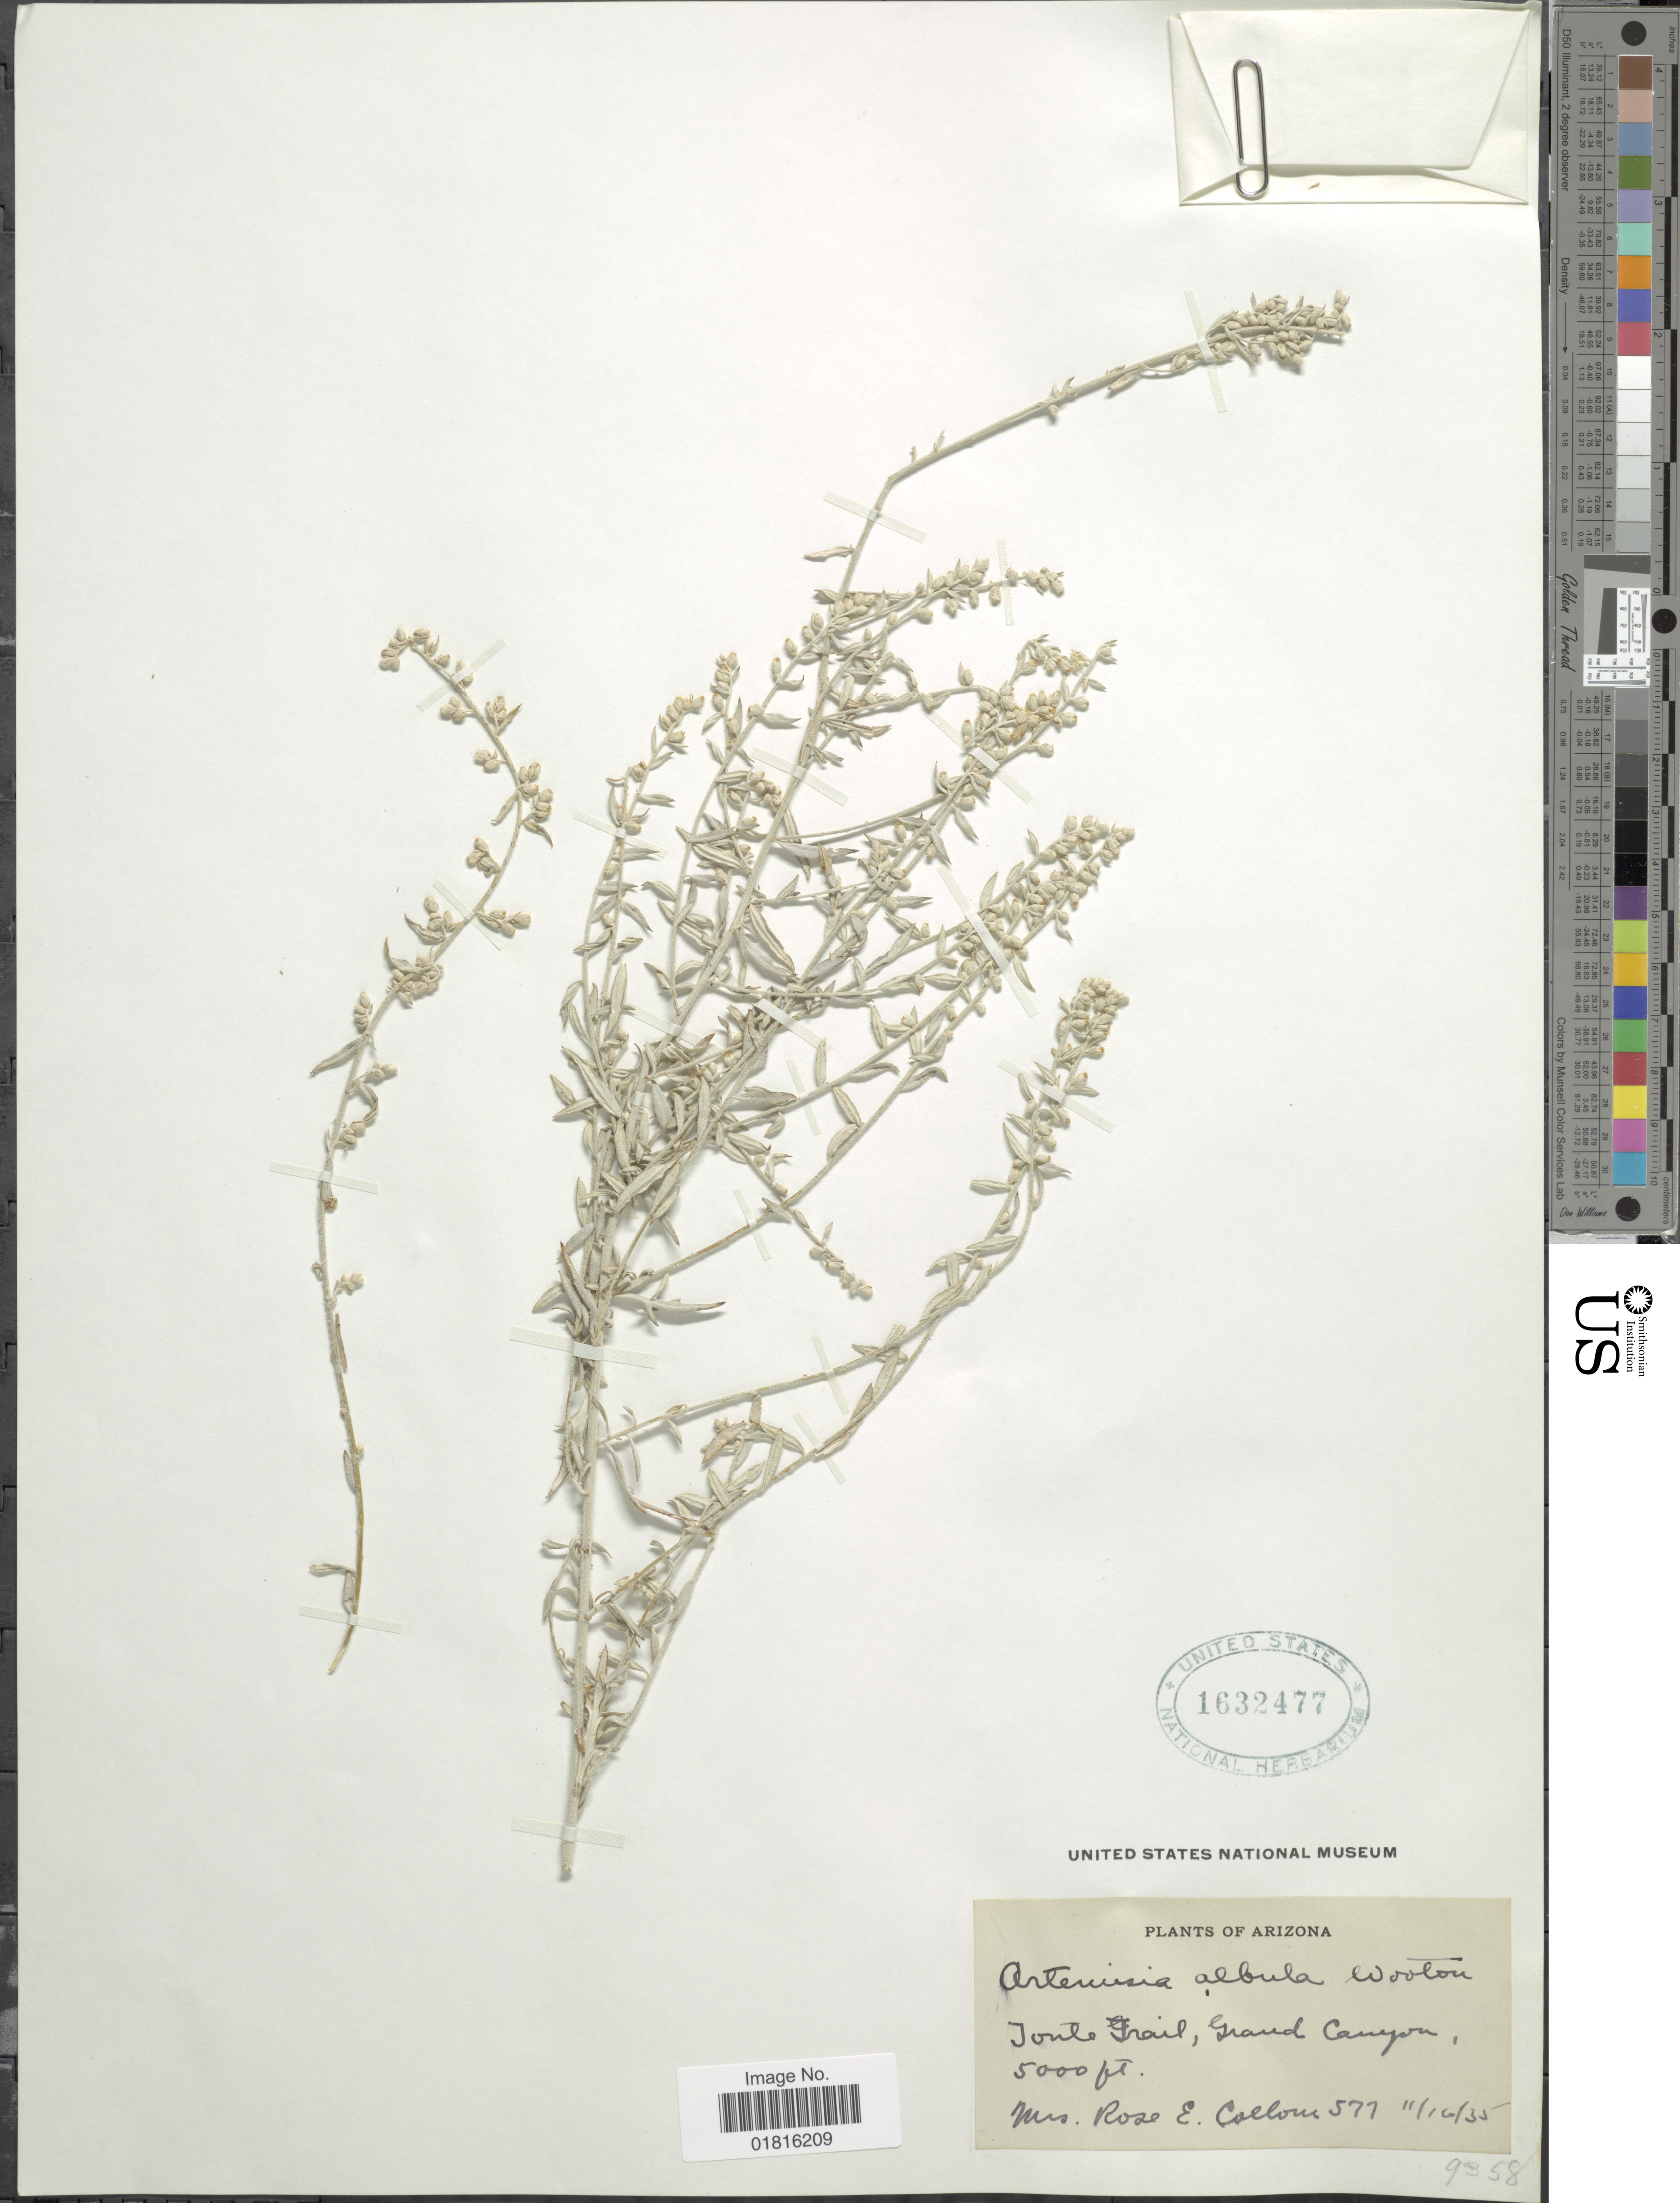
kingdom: Plantae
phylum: Tracheophyta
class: Magnoliopsida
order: Asterales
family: Asteraceae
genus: Artemisia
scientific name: Artemisia ludoviciana subsp. albula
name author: (Wooton) D.D. Keck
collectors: R. E. Collom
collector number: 577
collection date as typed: Transcribed d/m/y: 16/11/35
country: United States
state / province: Arizona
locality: Jonte Trail, Grand Canyon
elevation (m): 1524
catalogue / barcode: US 1632477